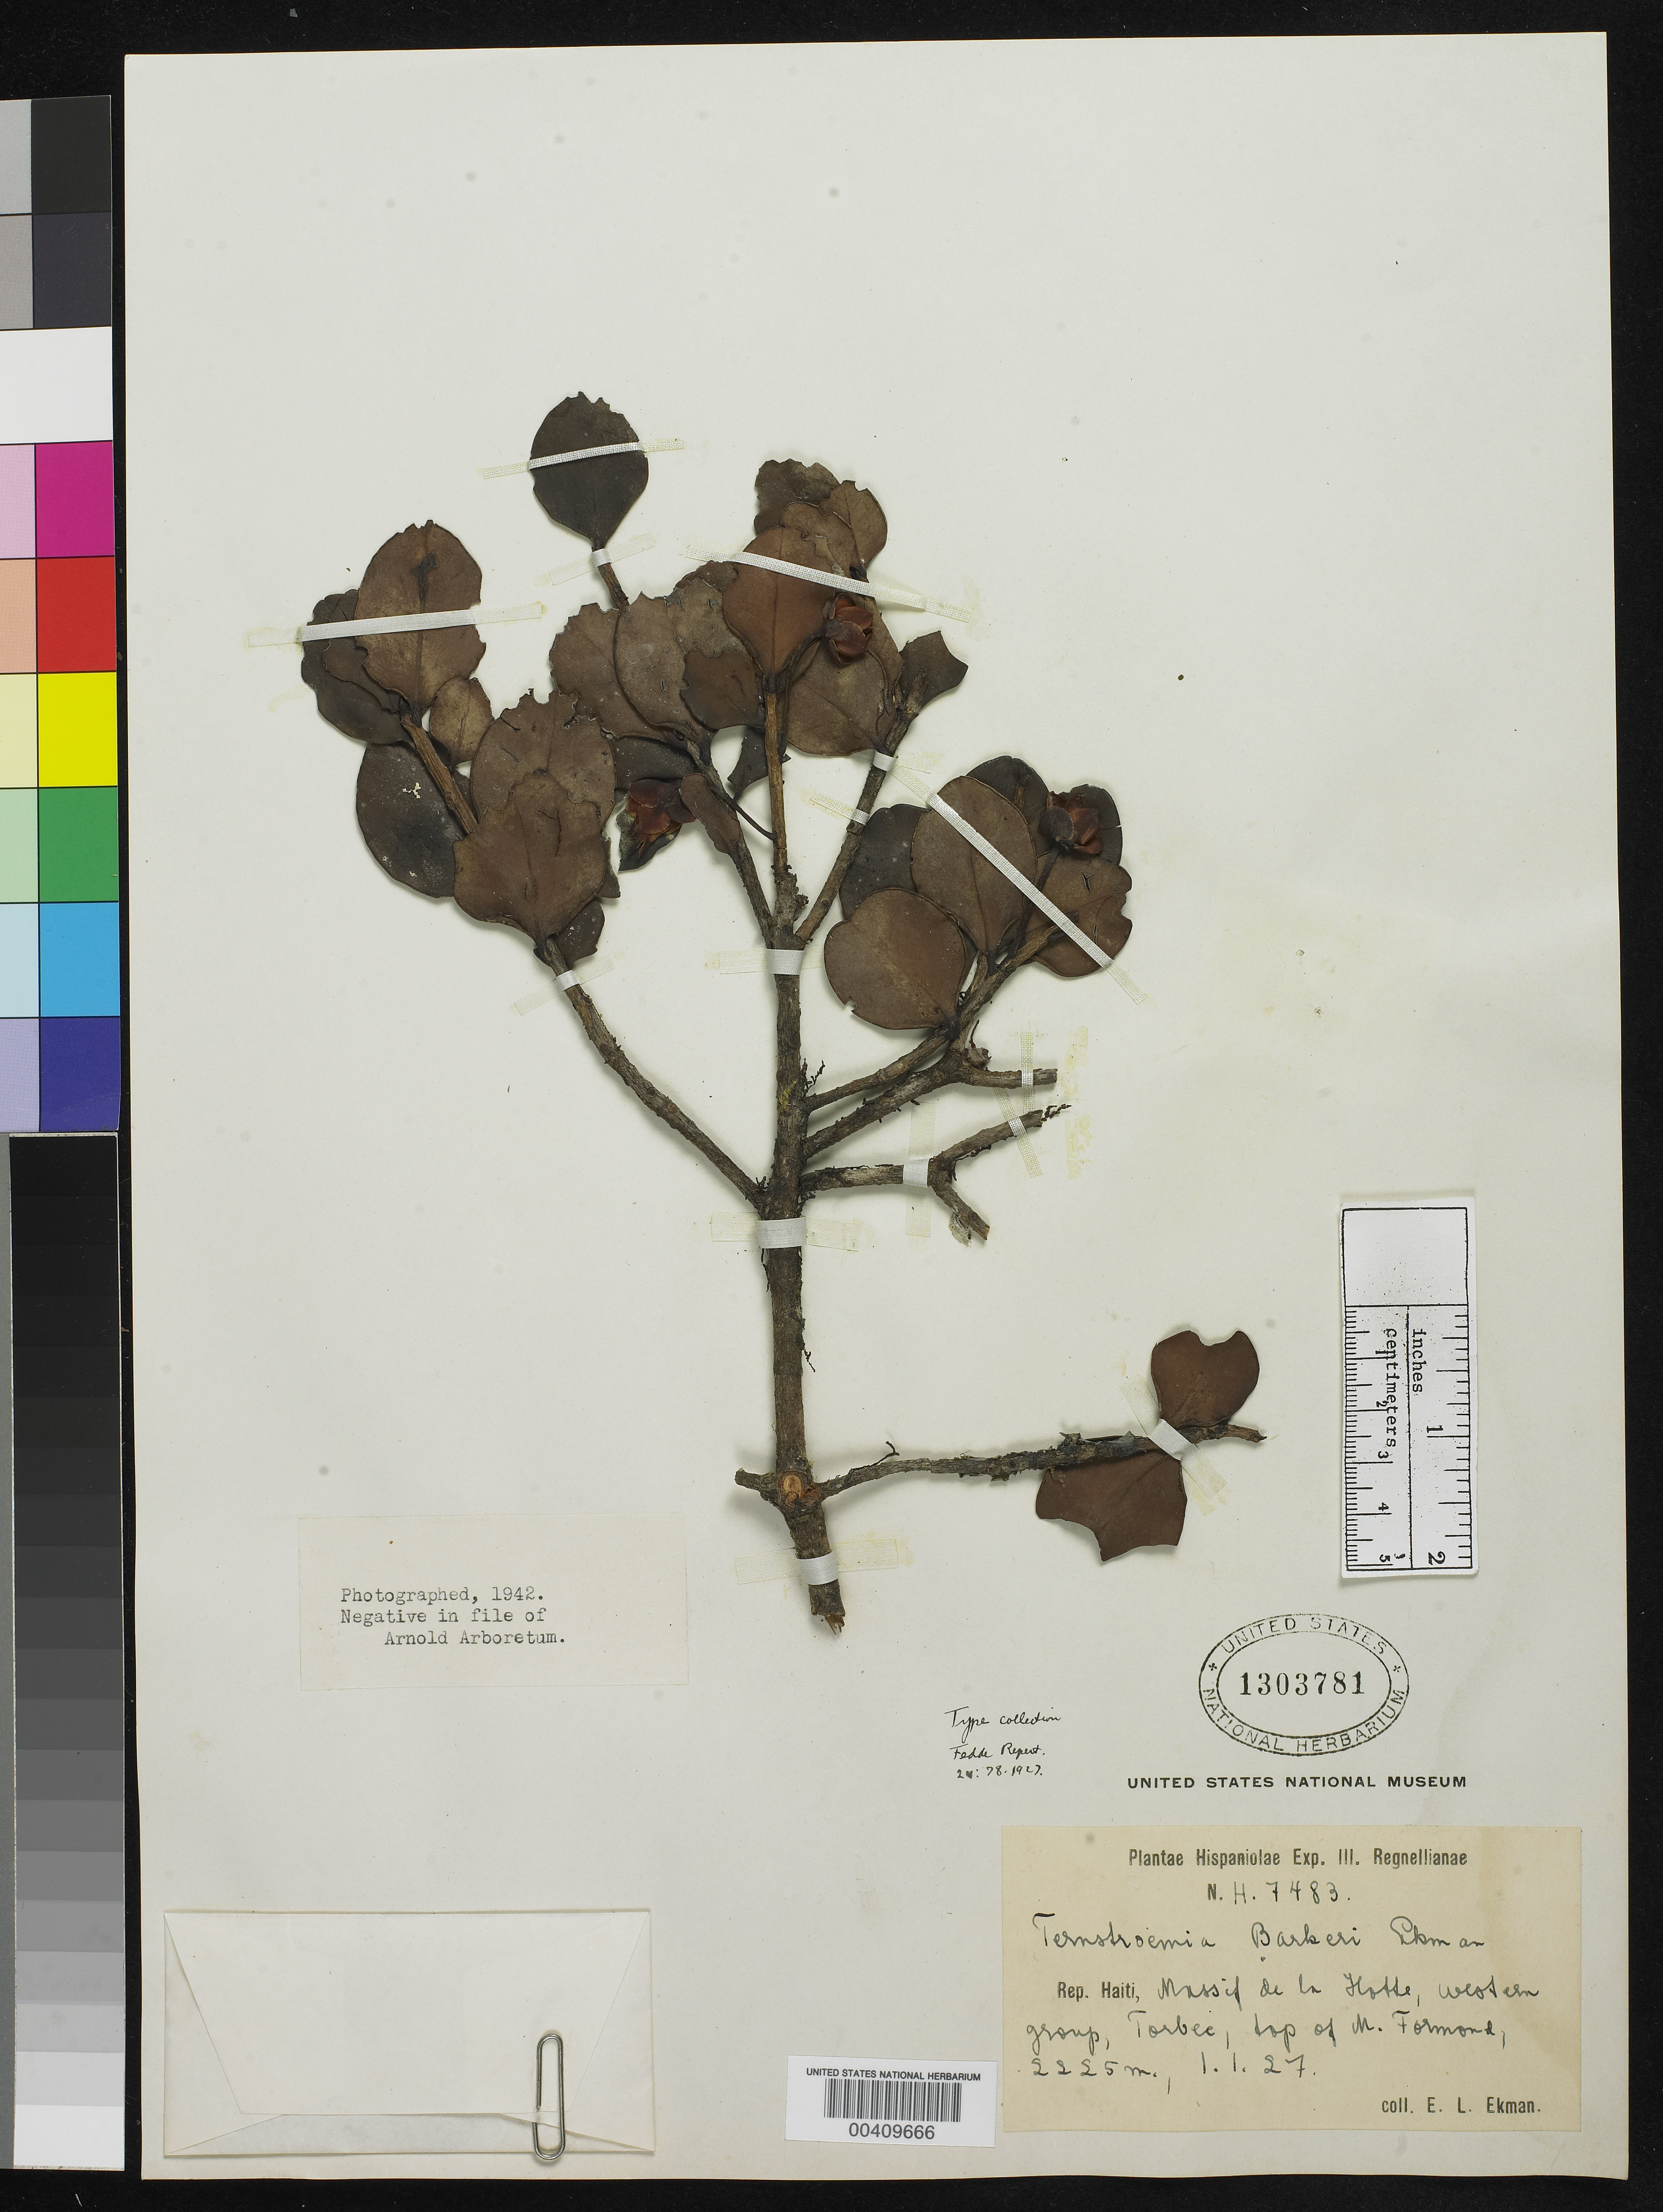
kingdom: Plantae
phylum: Tracheophyta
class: Magnoliopsida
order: Ericales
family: Pentaphylacaceae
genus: Ternstroemia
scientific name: Ternstroemia barkeri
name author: Ekman & O.C. Schmidt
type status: Isotype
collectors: E. L. Ekman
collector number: H 7483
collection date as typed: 01 Jan 1927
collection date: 1927-01-01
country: Haiti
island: Hispaniola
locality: Massif de La Hotte, western group, Torbec, top of Mt. Formond.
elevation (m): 2225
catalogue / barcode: US 1303781